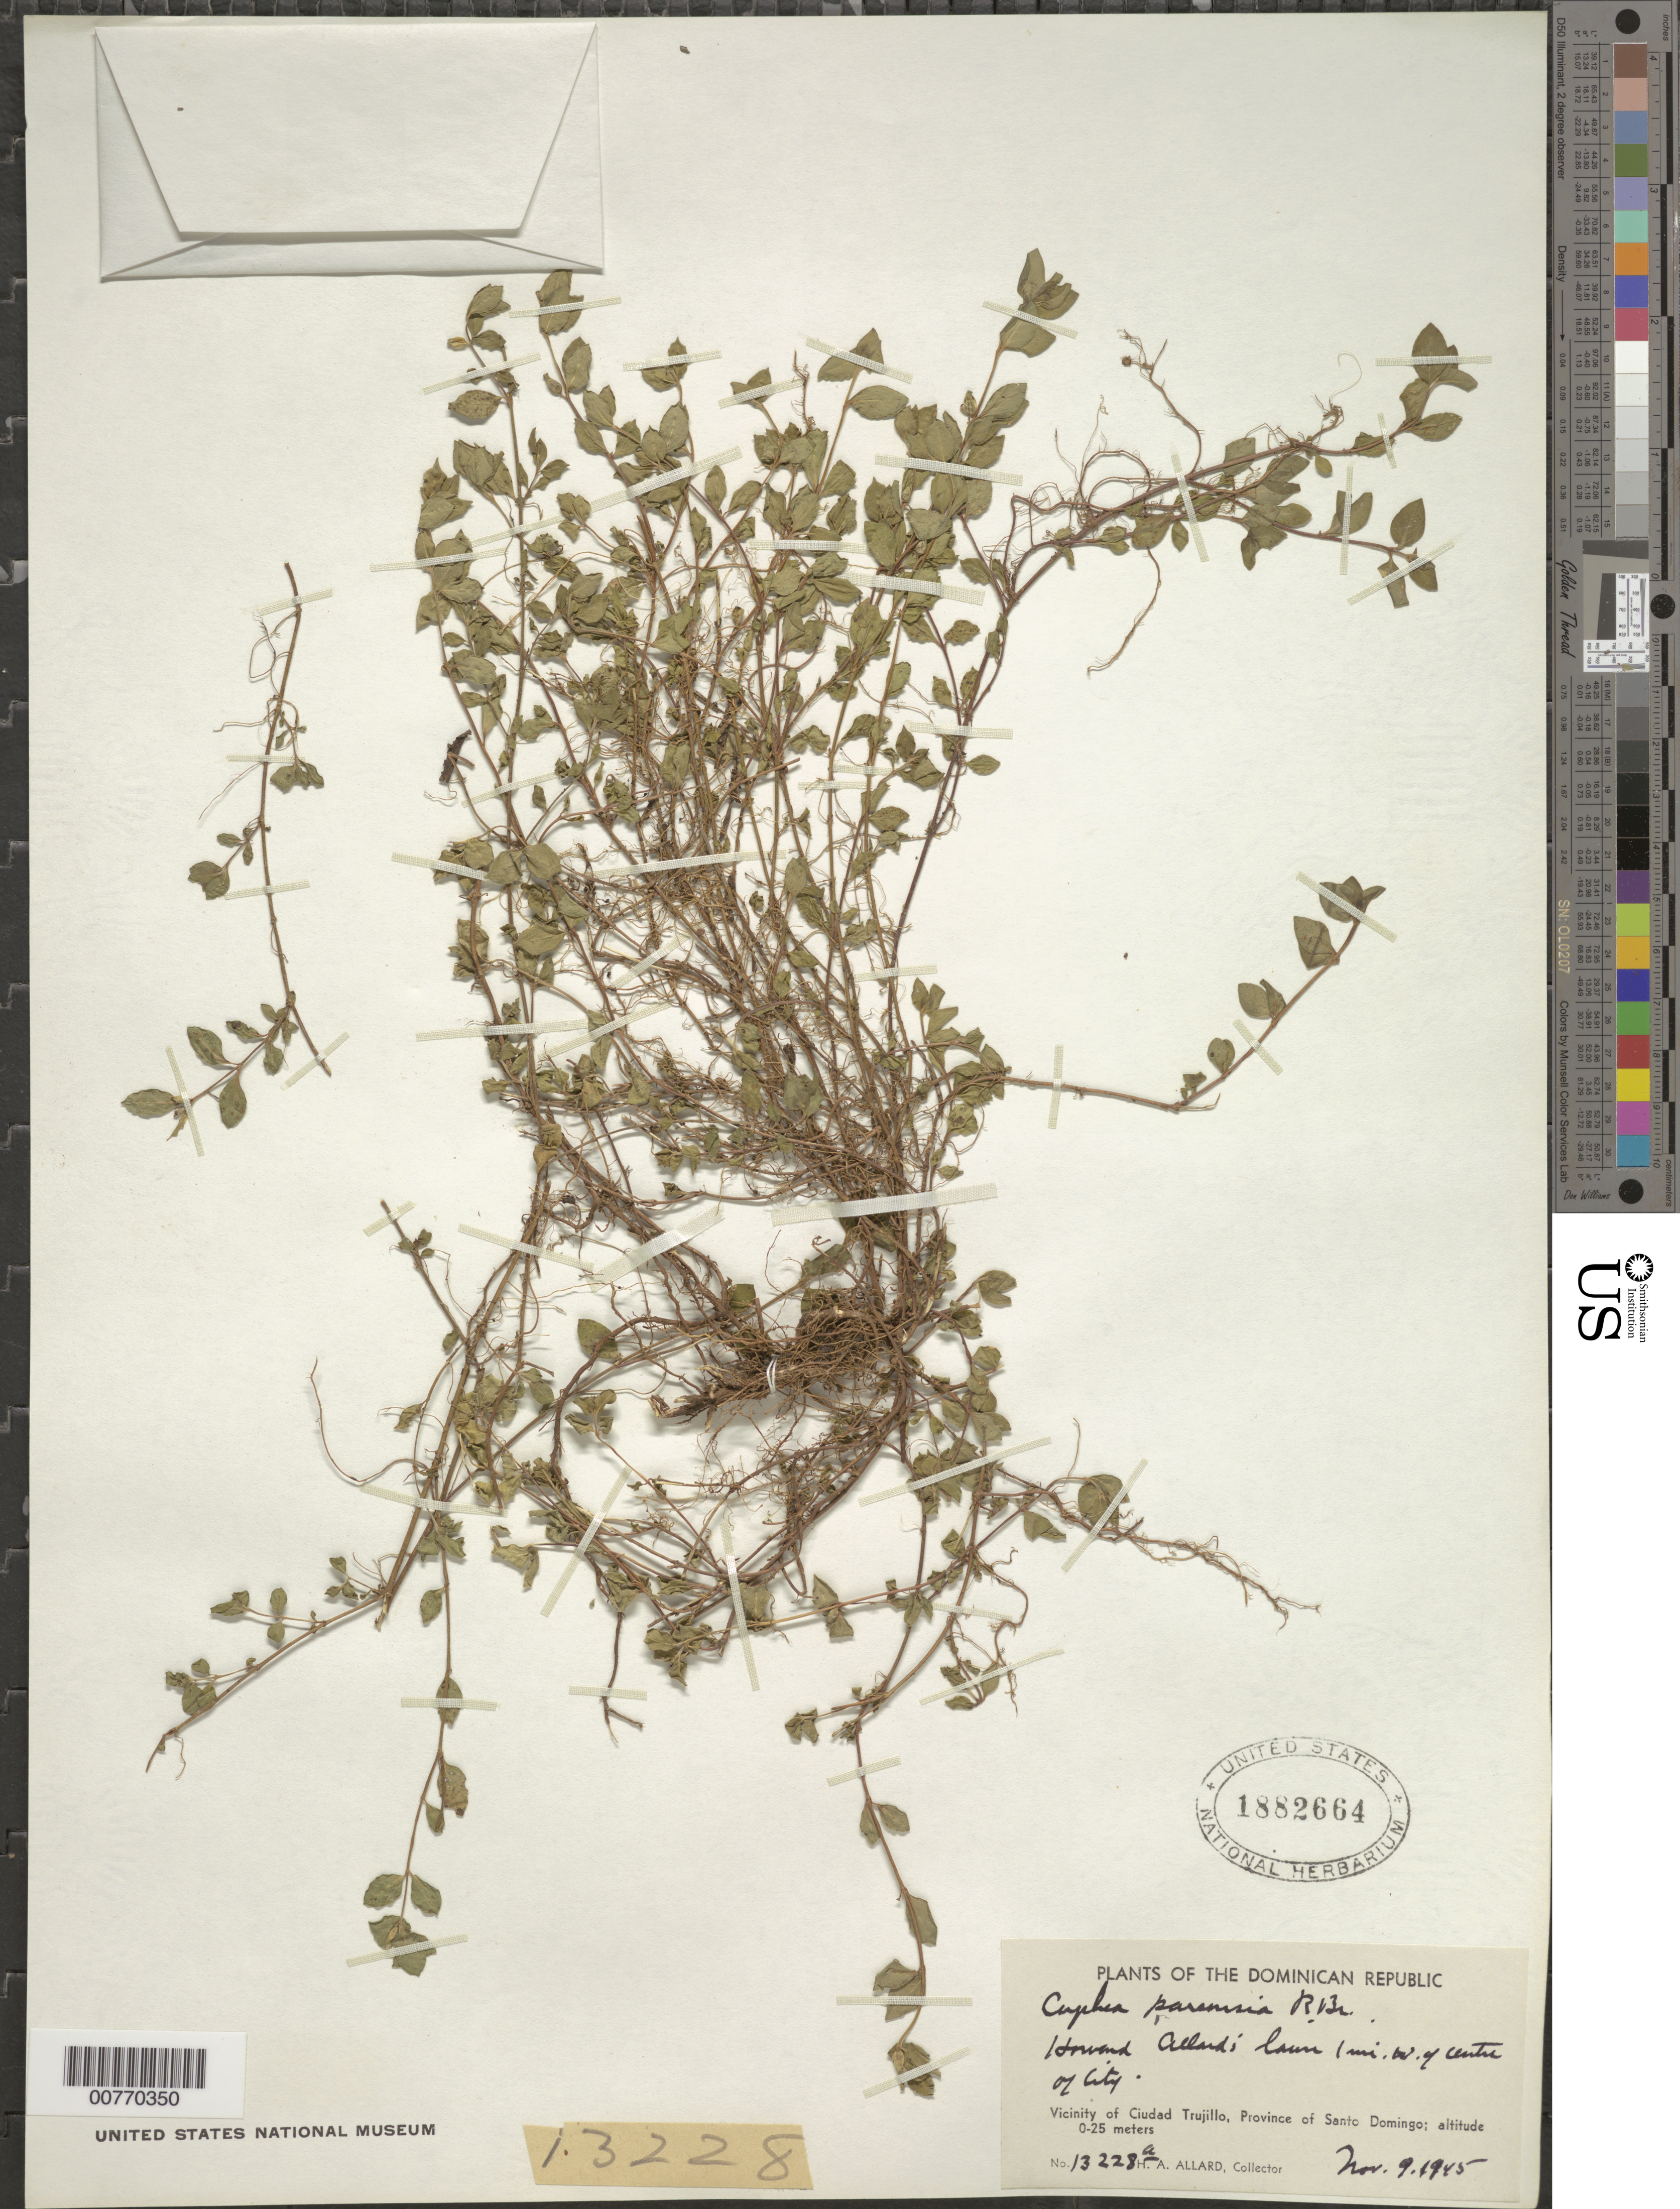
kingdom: Plantae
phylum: Tracheophyta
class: Magnoliopsida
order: Myrtales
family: Lythraceae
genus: Cuphea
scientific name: Cuphea parsonsia var. parsonsia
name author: (L.) R. Br. ex Steud.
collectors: H. A. Allard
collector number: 13228a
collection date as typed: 09 Nov 1945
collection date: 1945-11-09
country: Dominican Republic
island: Hispaniola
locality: Vicinity of Trujillo, Province of Santo Domingo, Howard Allard's lawn, 1 mile west of center of city.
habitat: on lawn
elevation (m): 0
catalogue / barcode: US 1882664